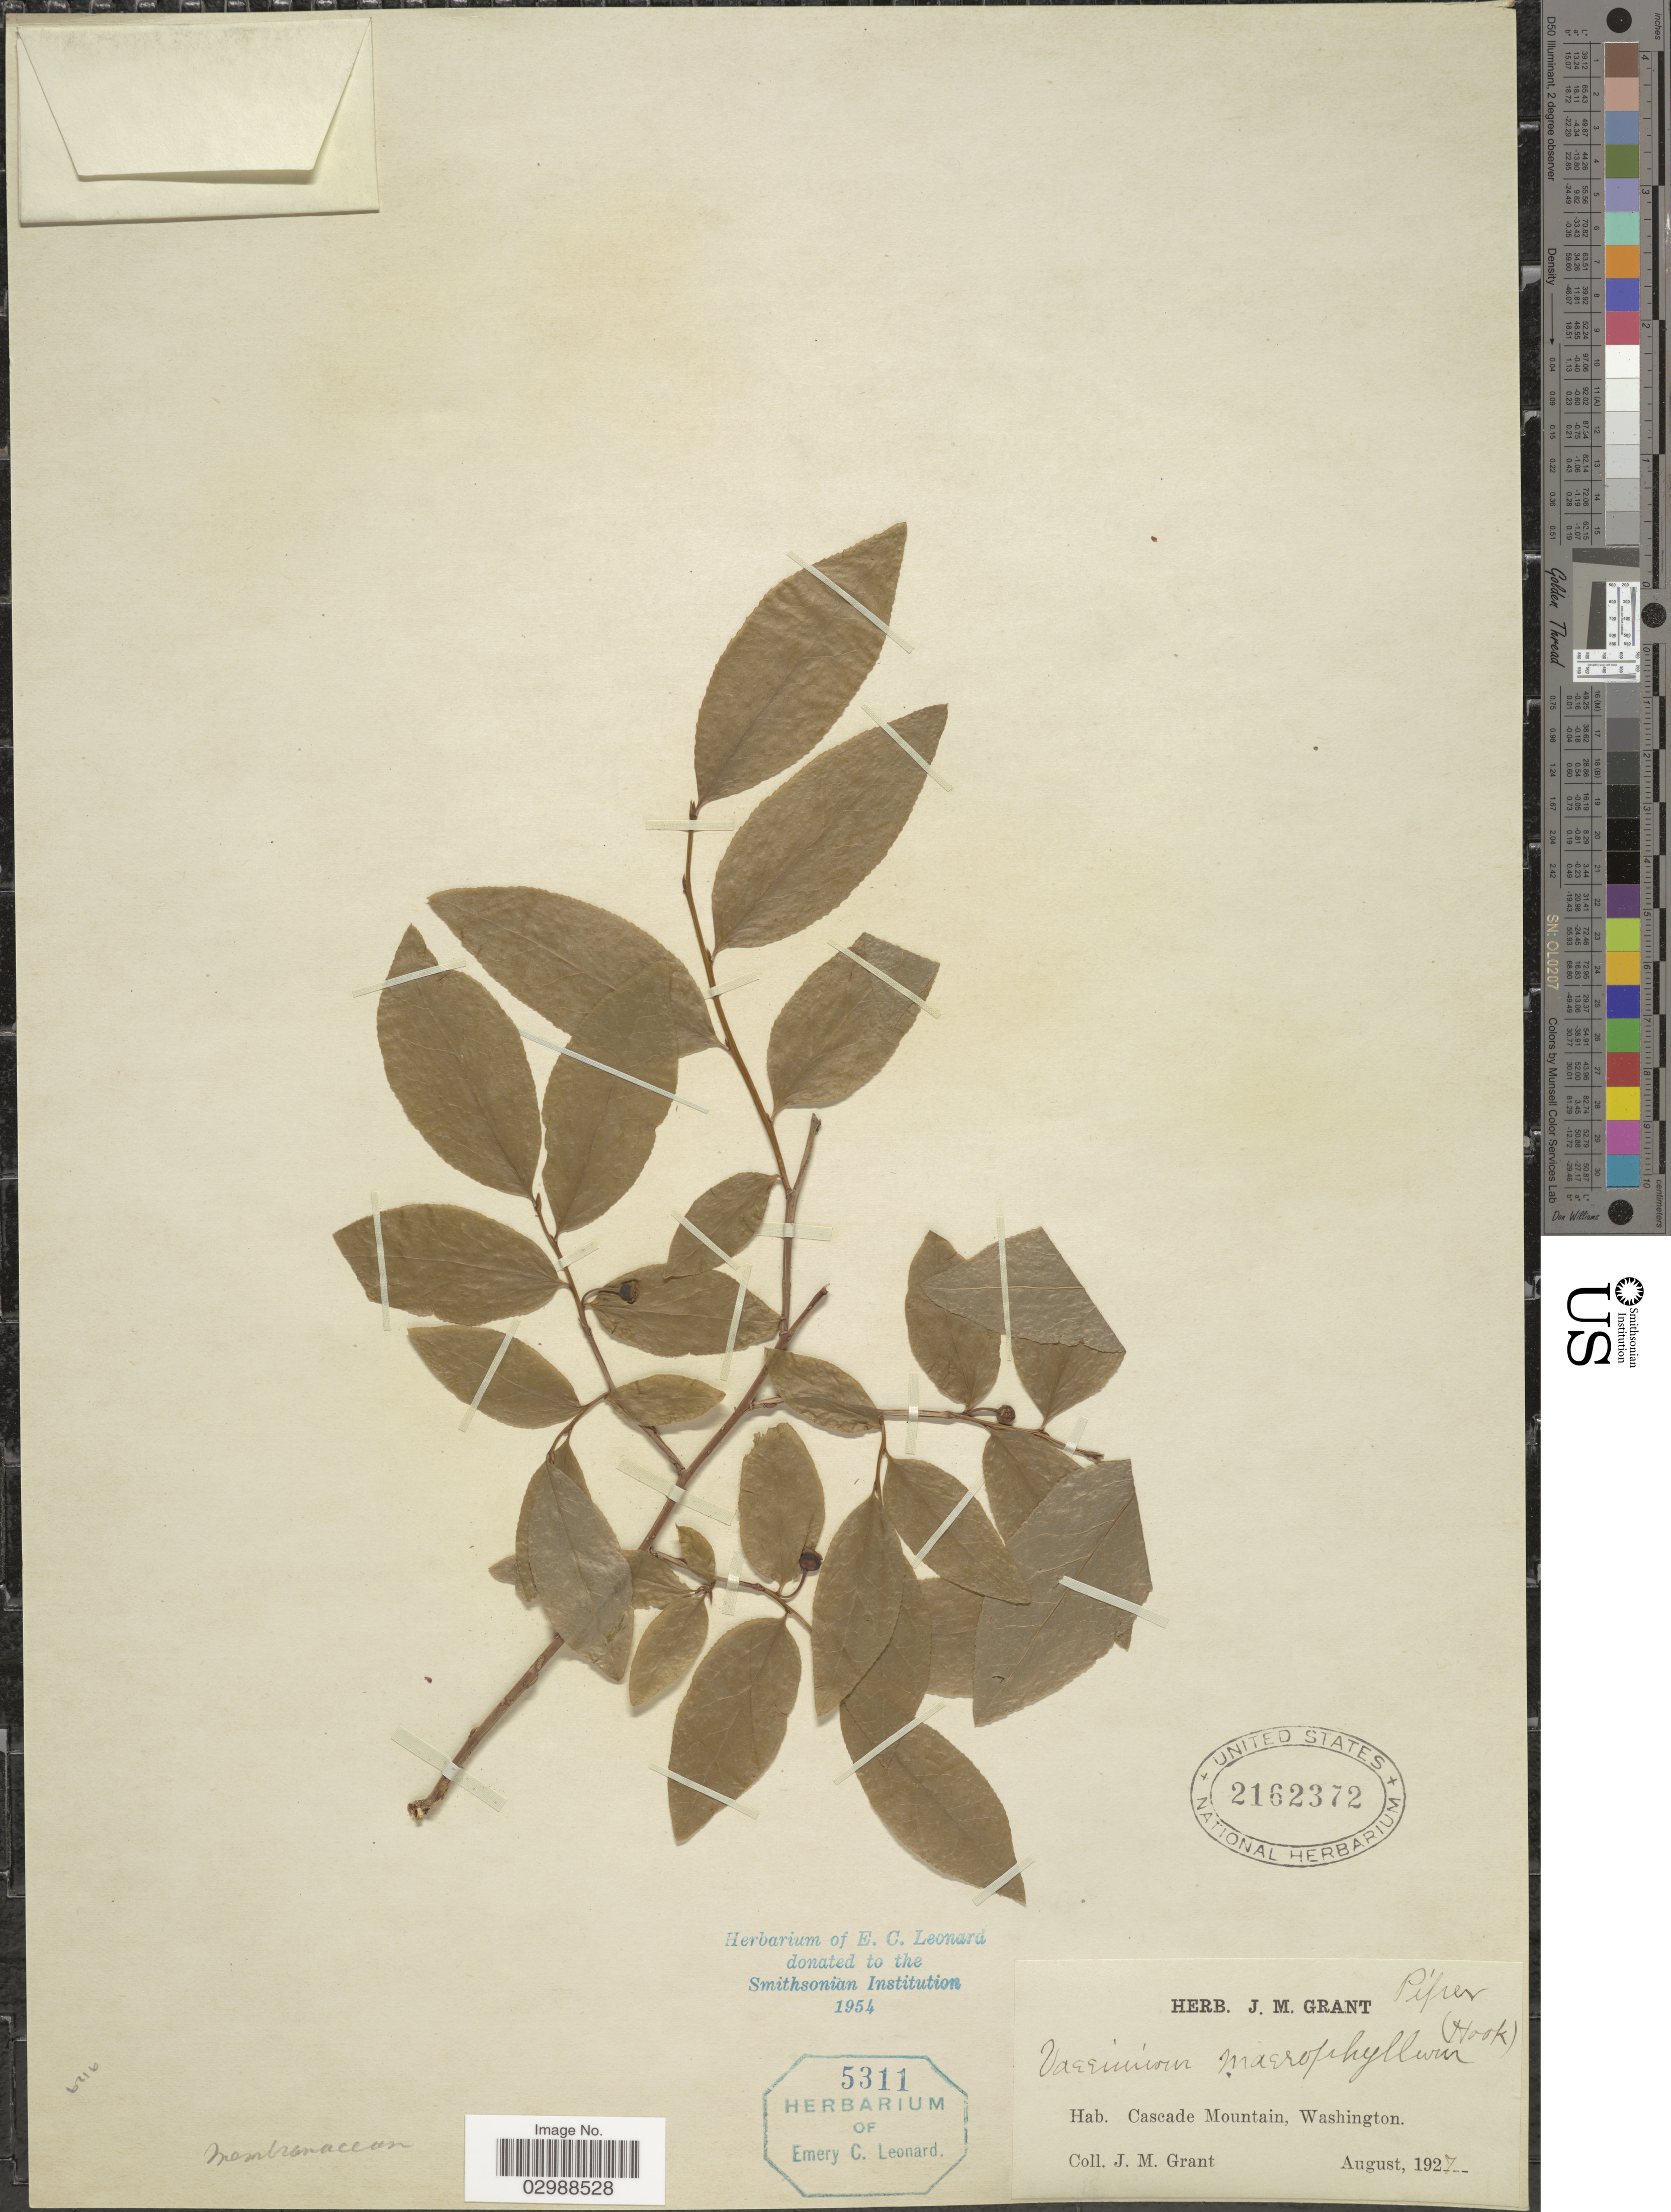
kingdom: Plantae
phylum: Tracheophyta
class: Magnoliopsida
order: Ericales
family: Ericaceae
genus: Vaccinium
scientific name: Vaccinium membranaceum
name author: Douglas ex Torr.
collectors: J. M. Grant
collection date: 1927-08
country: United States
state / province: Washington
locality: Cascade Mountain.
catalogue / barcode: US 2162372